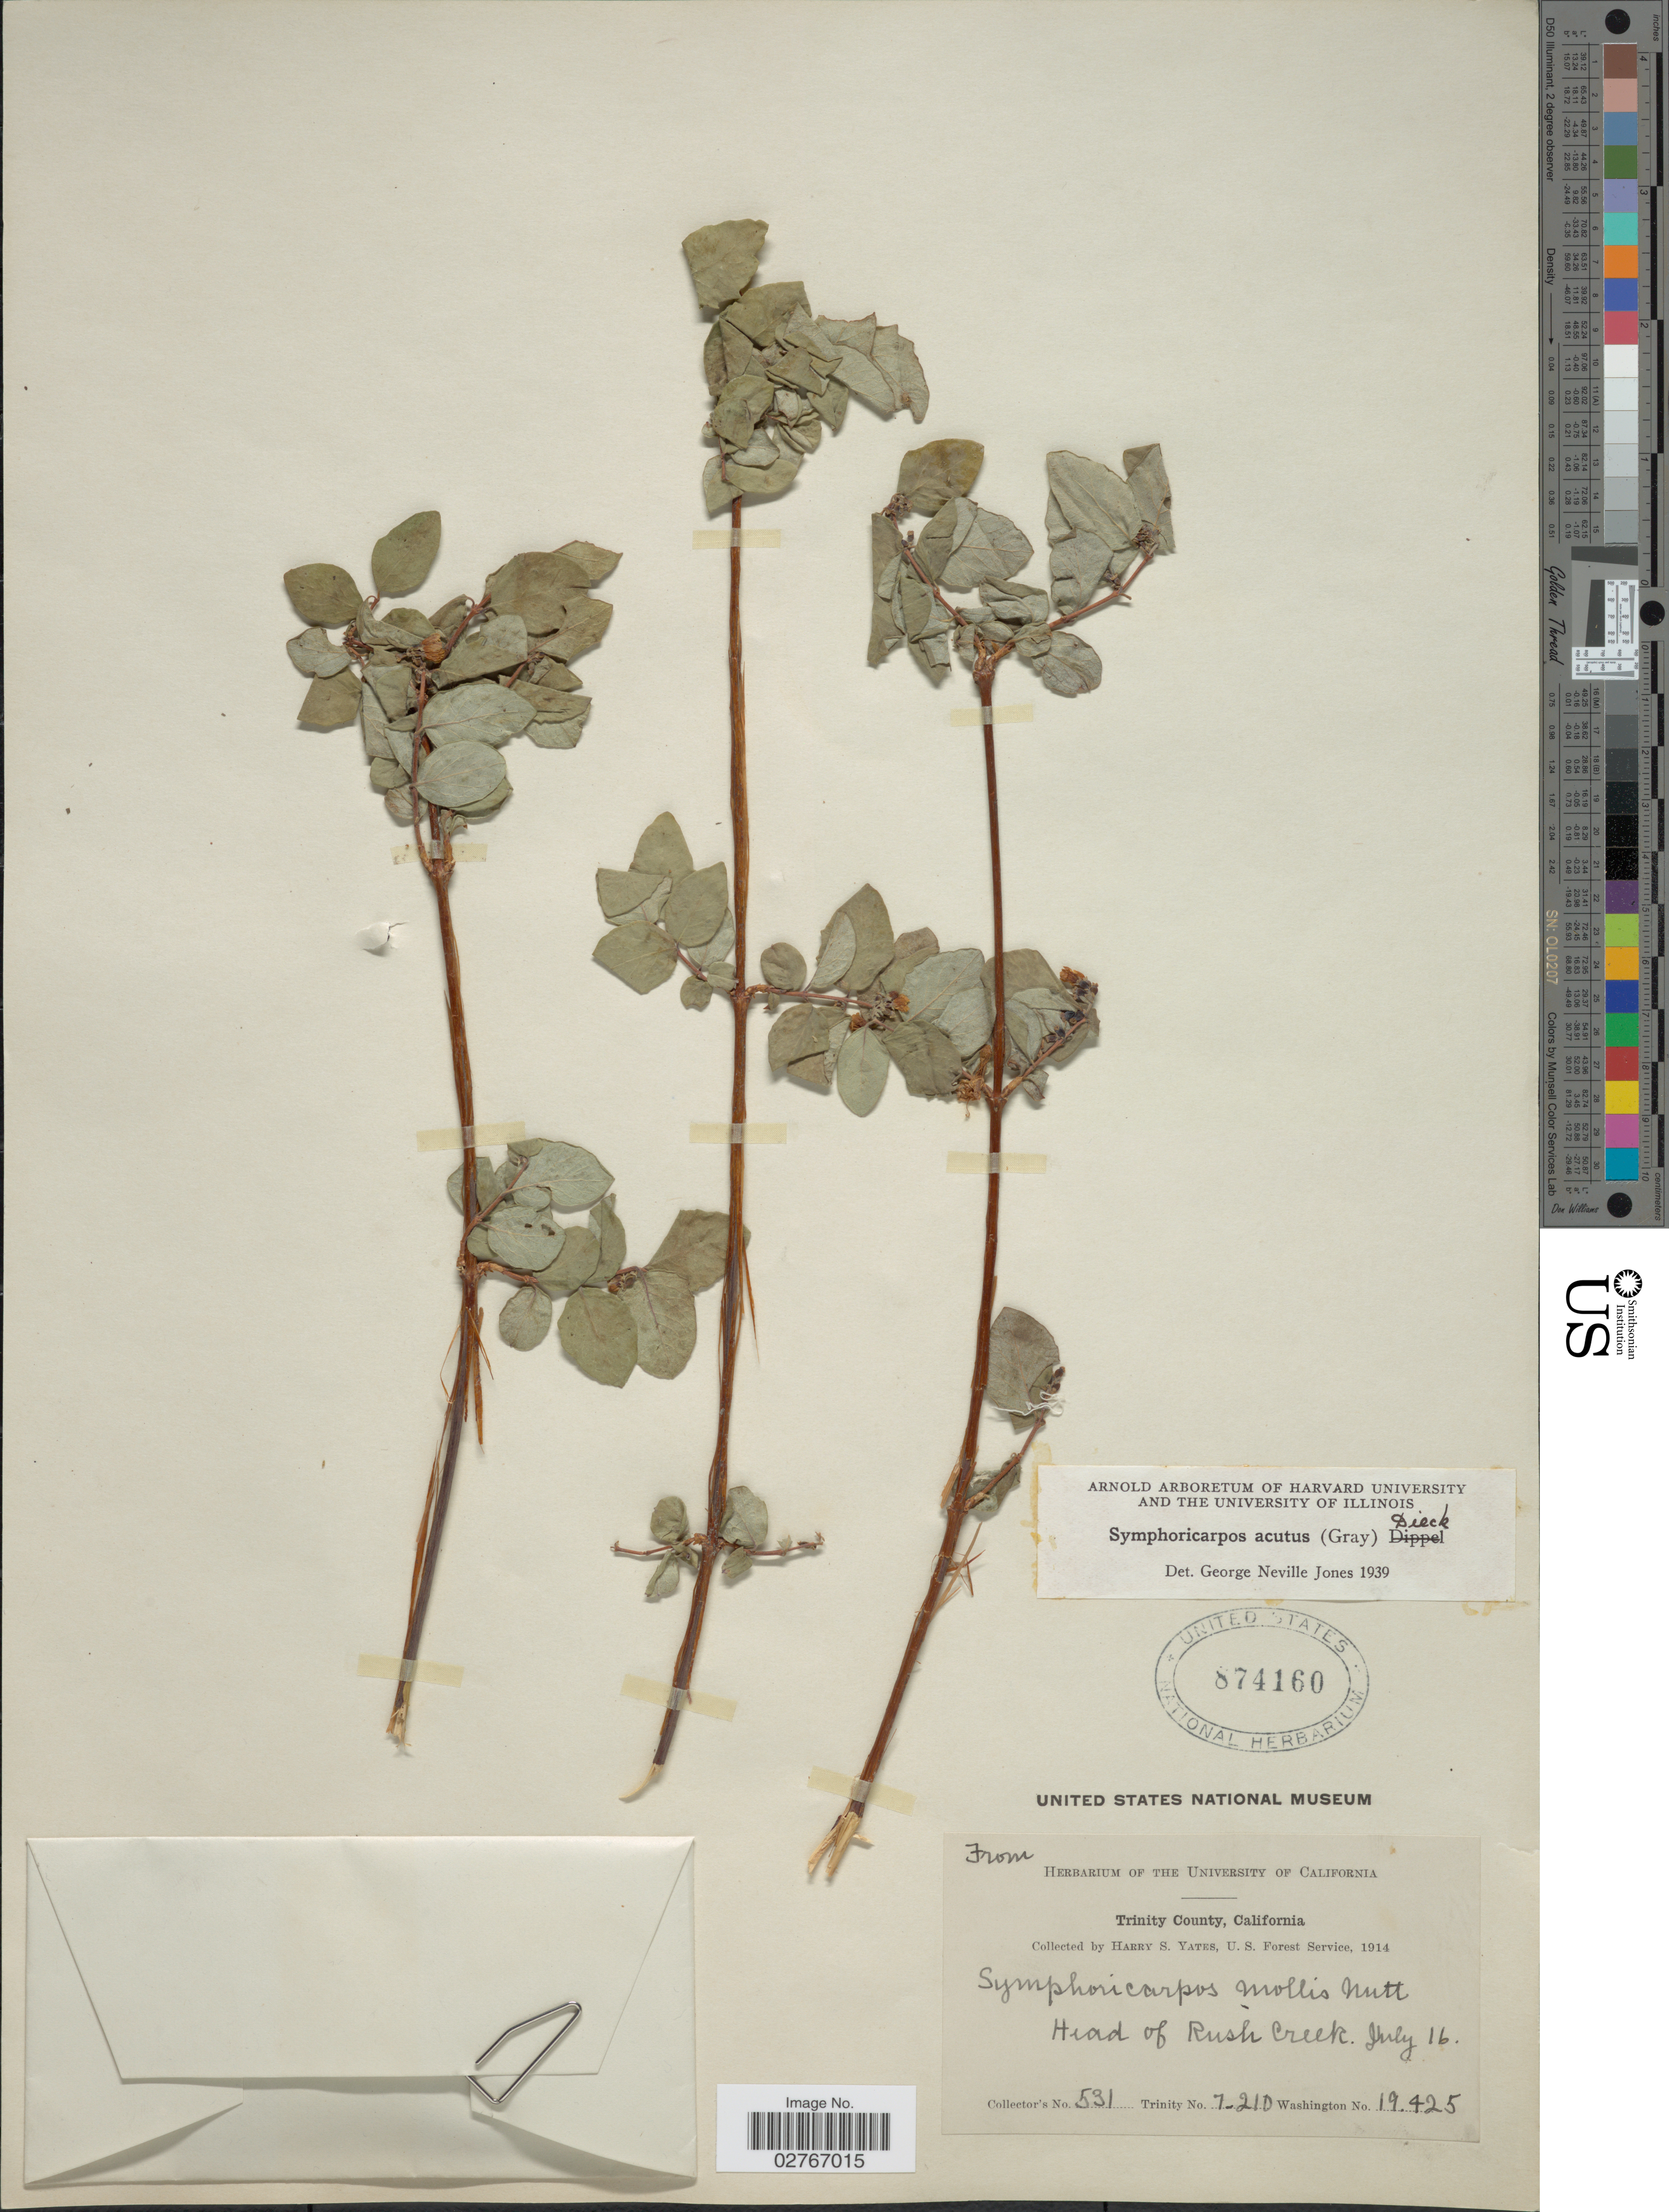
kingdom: Plantae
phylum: Tracheophyta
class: Magnoliopsida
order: Dipsacales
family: Caprifoliaceae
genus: Symphoricarpos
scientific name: Symphoricarpos acutus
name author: (A. Gray) Dieck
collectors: H. S. Yates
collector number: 531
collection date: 1914-07-16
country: United States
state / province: California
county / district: Trinity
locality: Trinity County. Head of Rush Creek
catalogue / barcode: US 874160